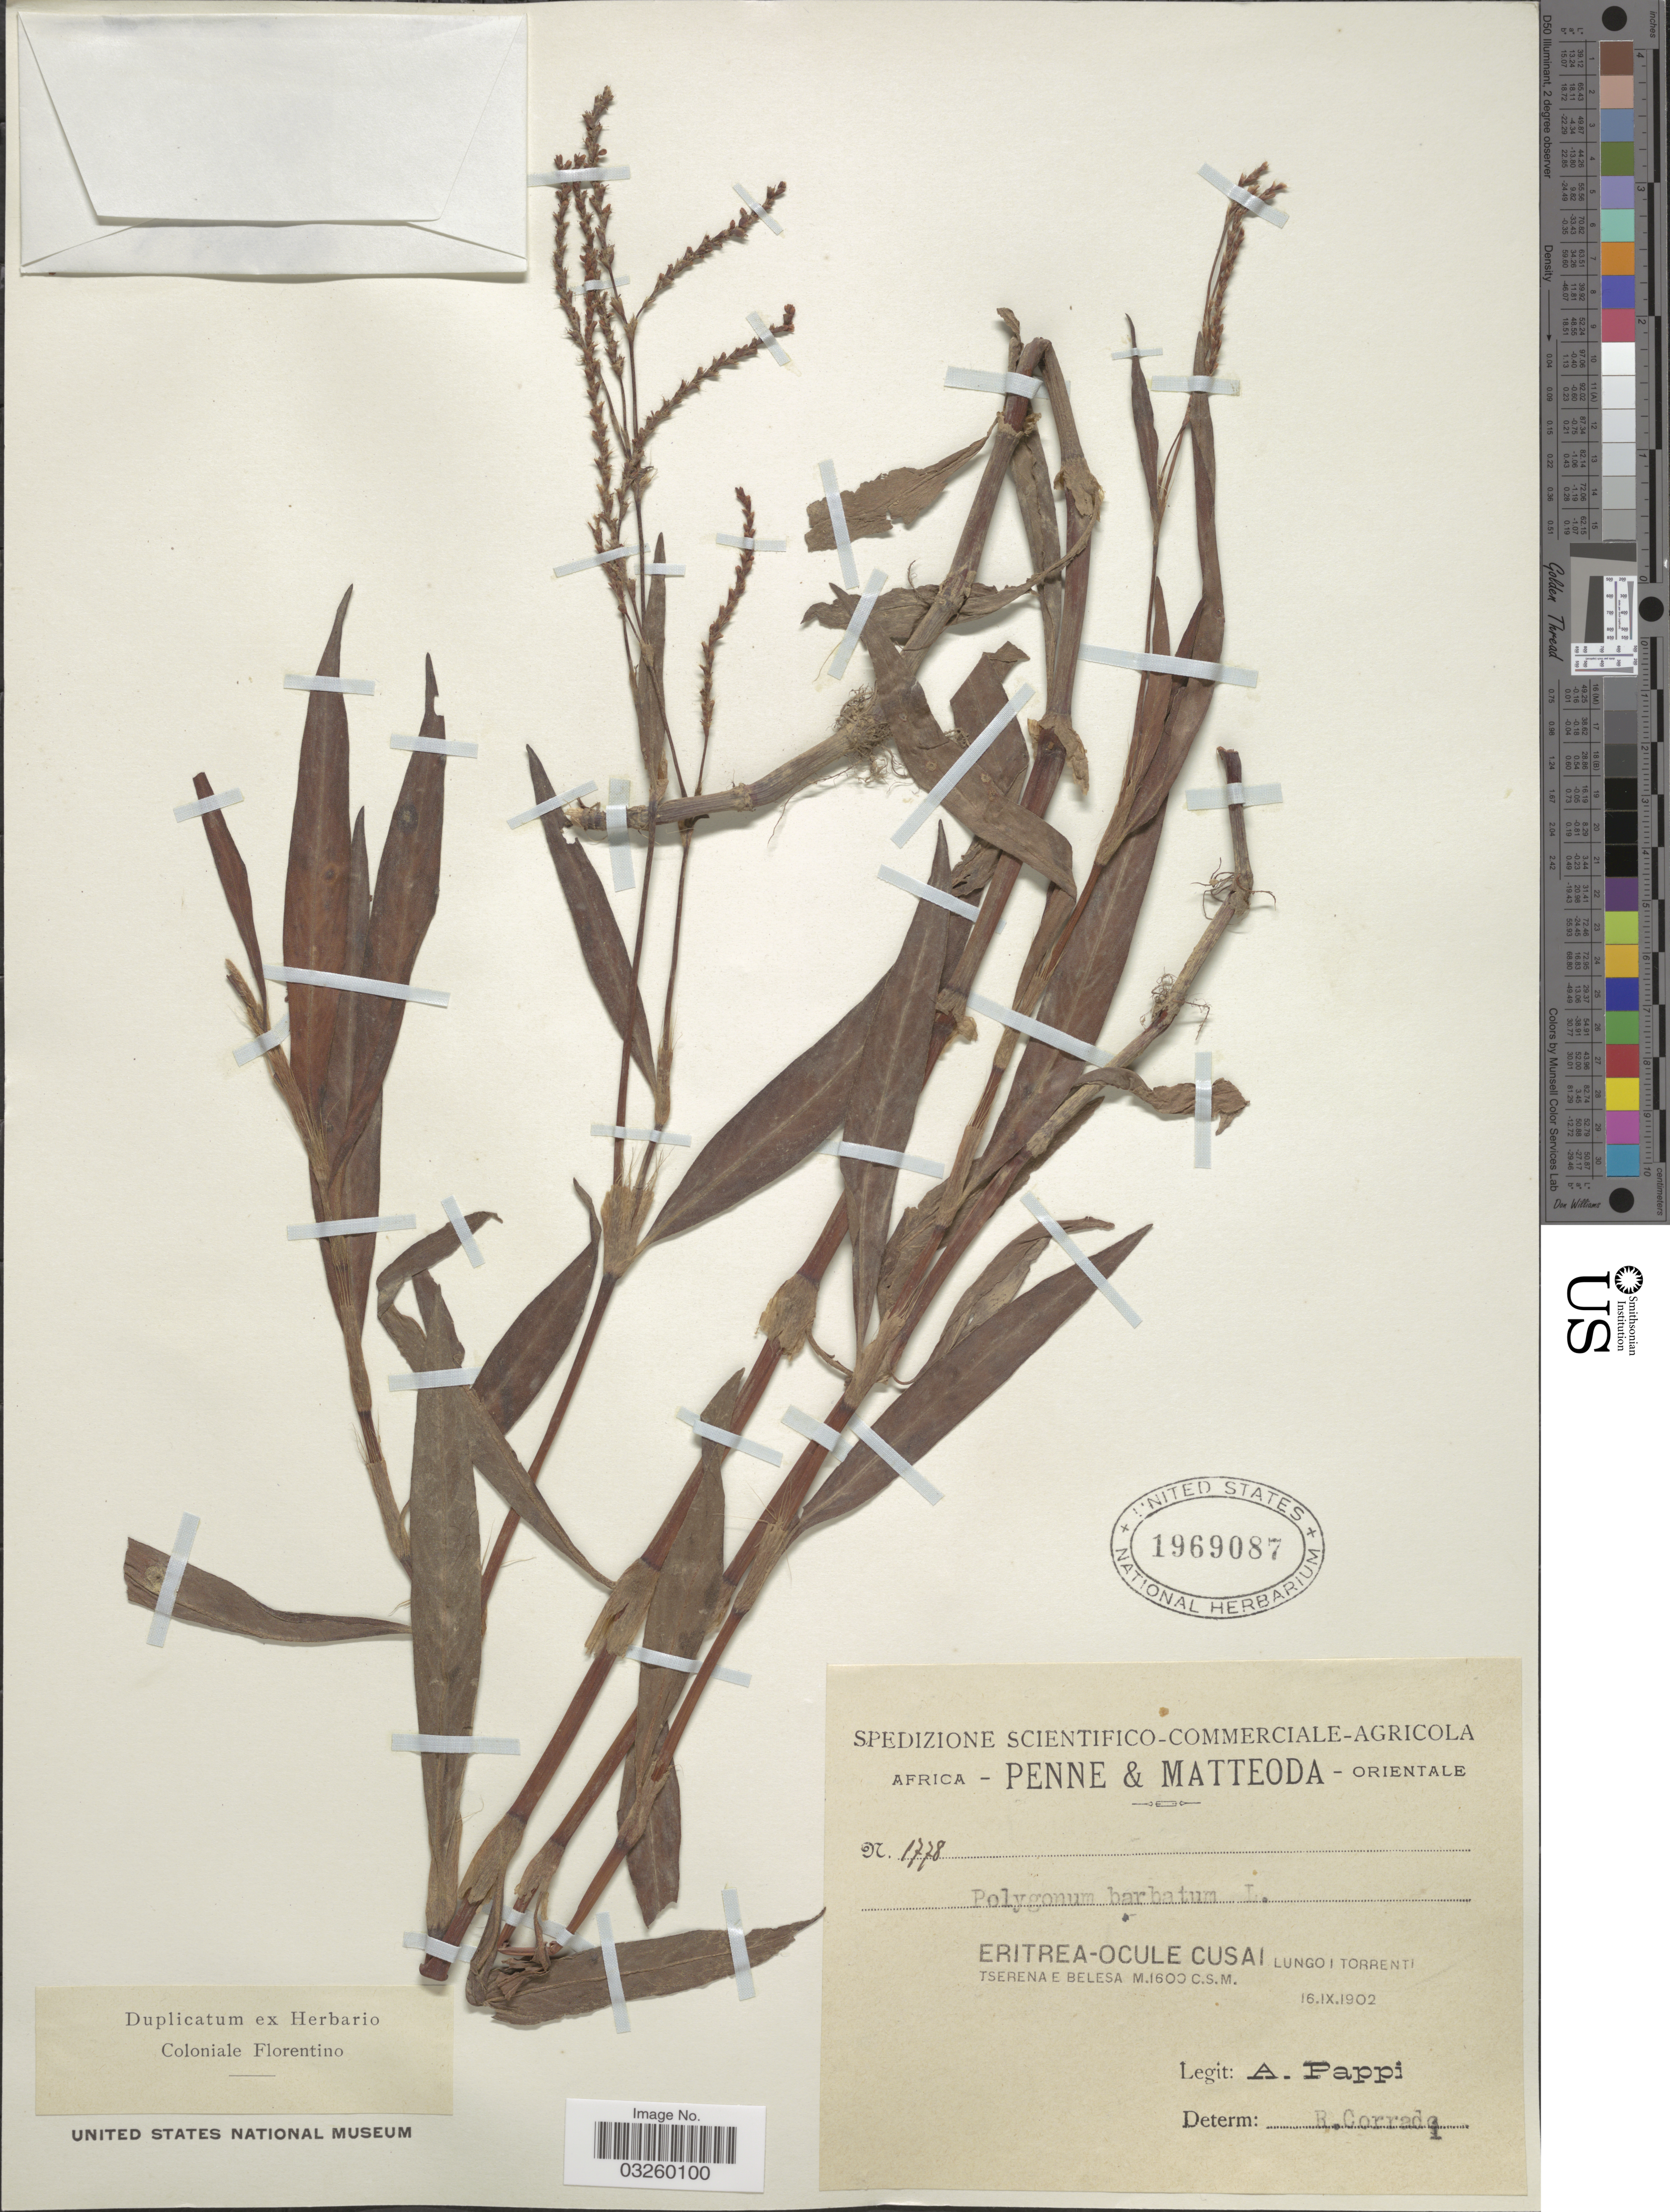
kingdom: Plantae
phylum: Tracheophyta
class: Magnoliopsida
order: Caryophyllales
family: Polygonaceae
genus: Polygonum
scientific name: Polygonum barbatum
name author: L.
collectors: A. Pappi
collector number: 1778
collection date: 1902-09-16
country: Eritrea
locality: Africa Orientale. Eritrea-Ocule Cusai lungo torrenti Tserena e Belesa.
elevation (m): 1600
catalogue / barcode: US 1969087